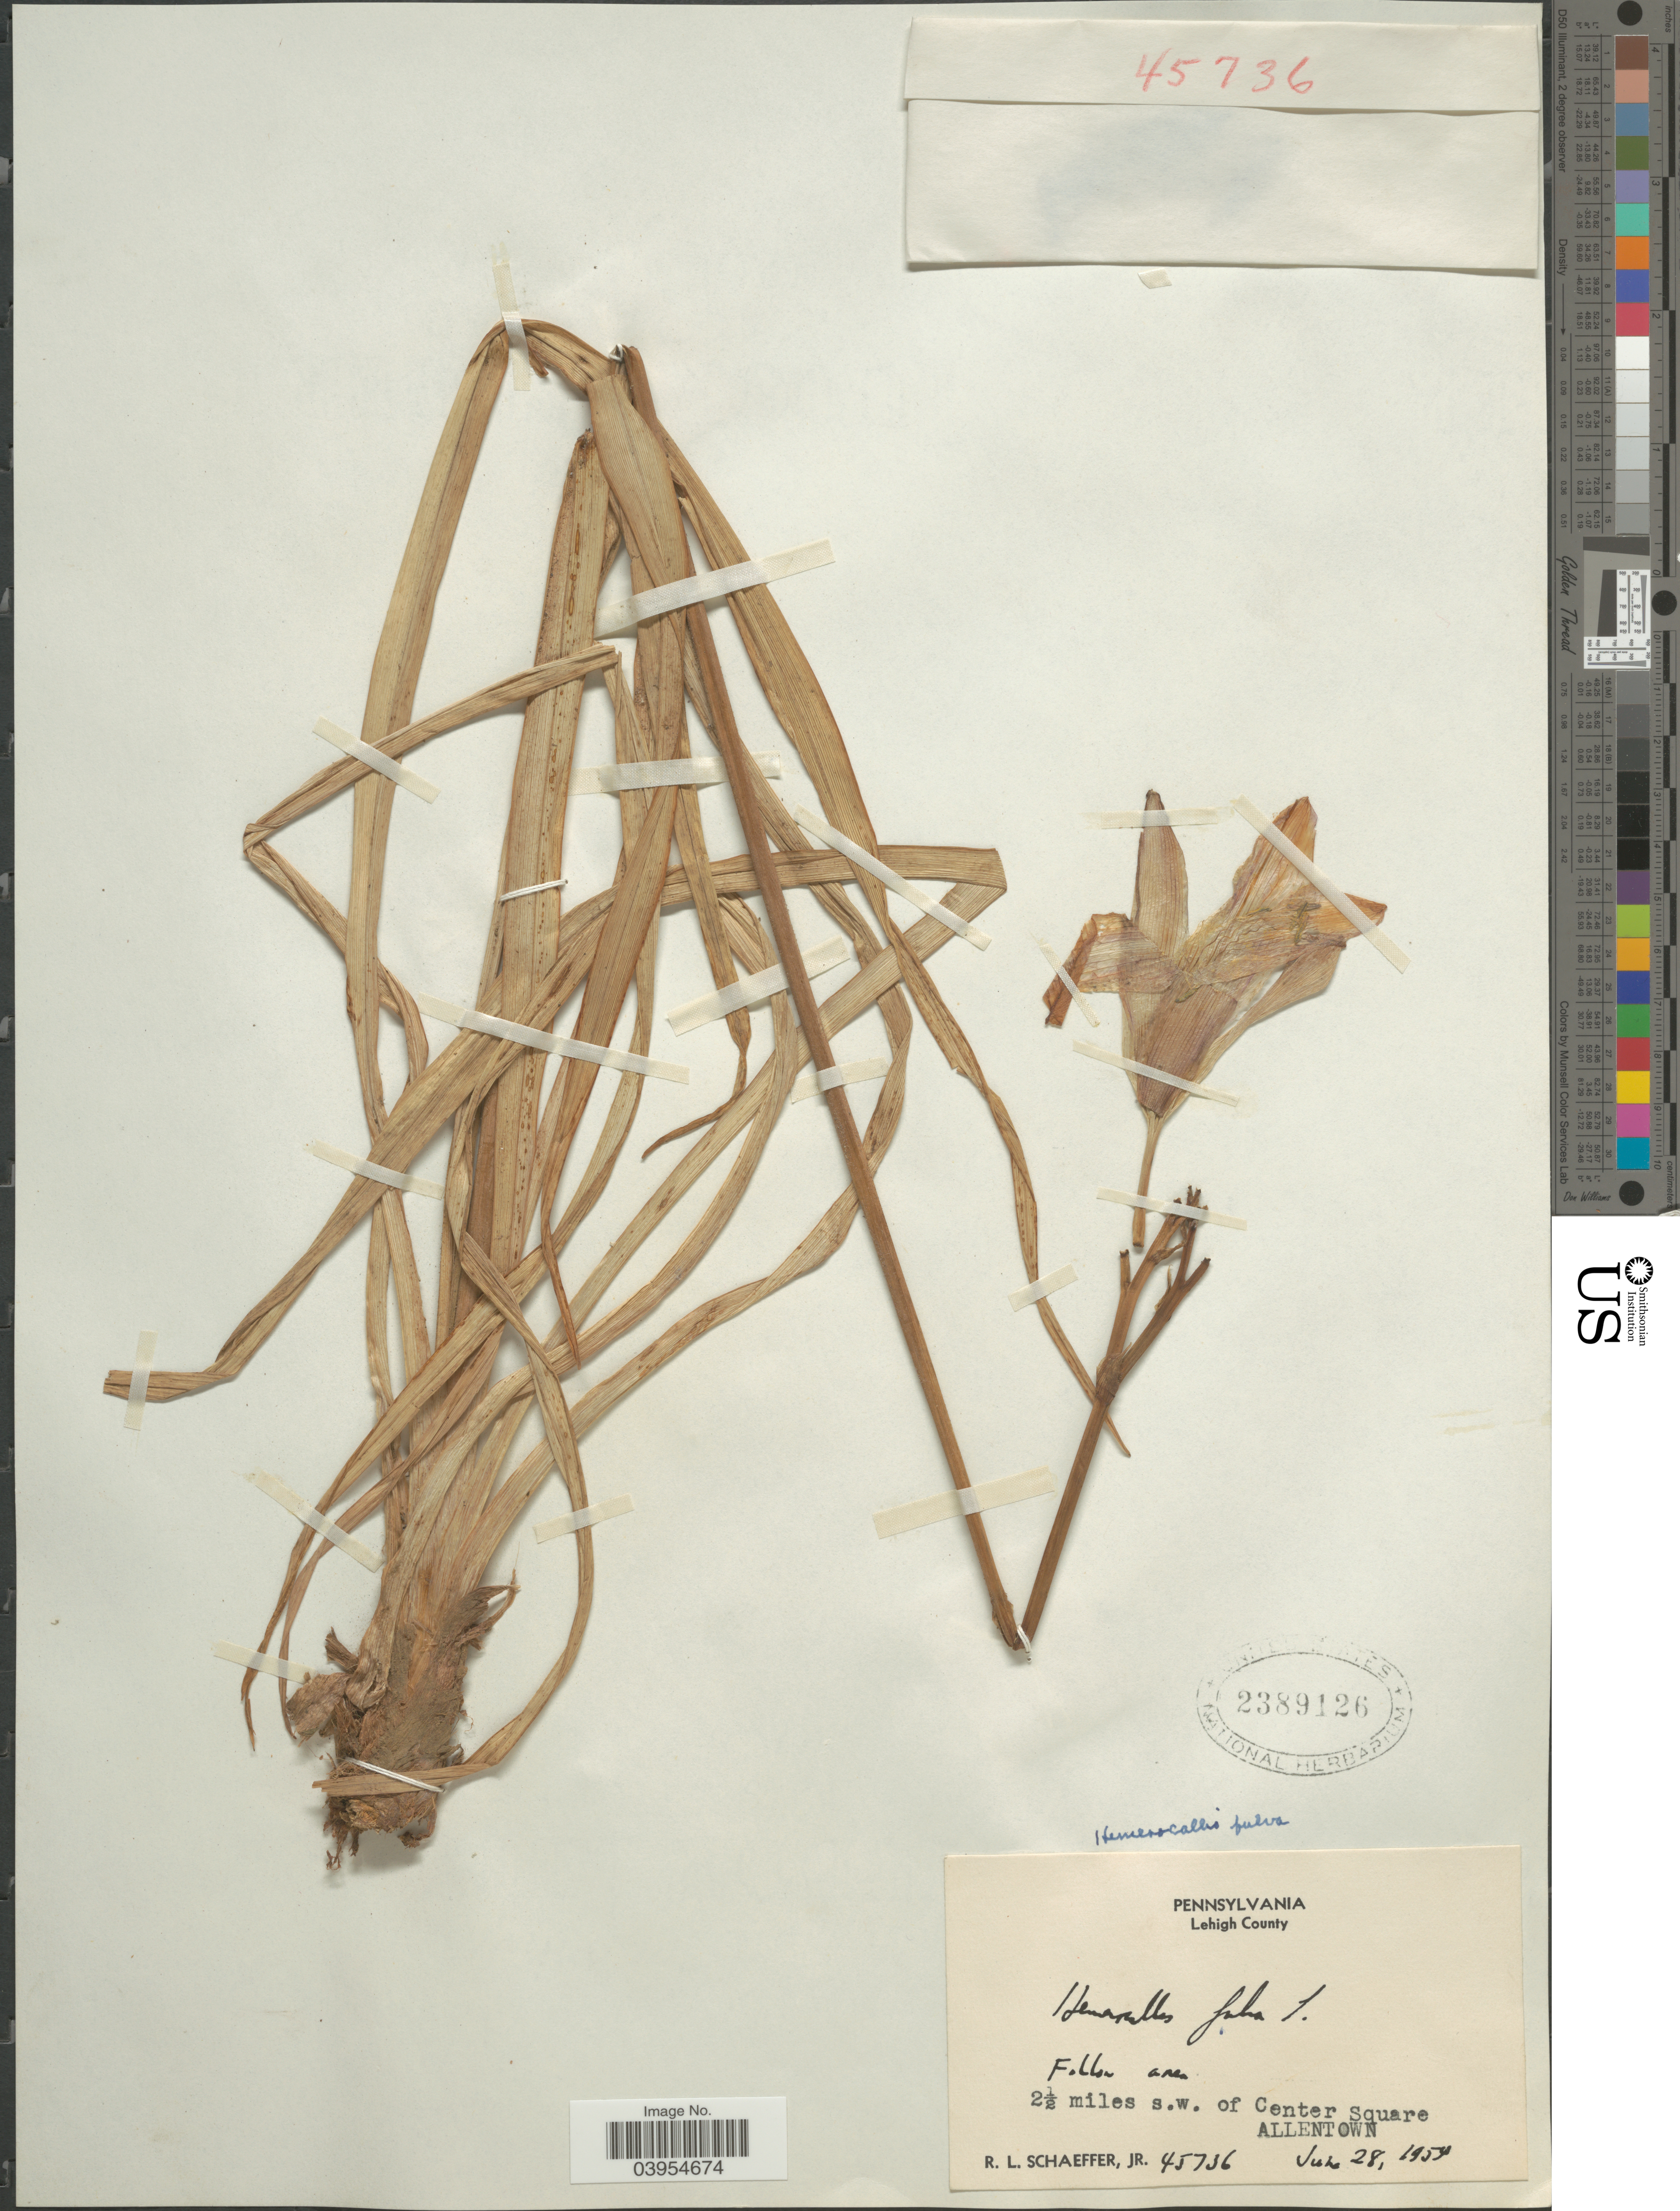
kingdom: Plantae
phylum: Tracheophyta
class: Liliopsida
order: Asparagales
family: Asphodelaceae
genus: Hemerocallis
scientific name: Hemerocallis fulva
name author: L.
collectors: R. L. Schaeffer Jr.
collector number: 45736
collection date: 1954-06-28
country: United States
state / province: Pennsylvania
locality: Lehigh County. 2½ miles s.w. of Center Square. Allentown.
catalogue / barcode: US 2389126